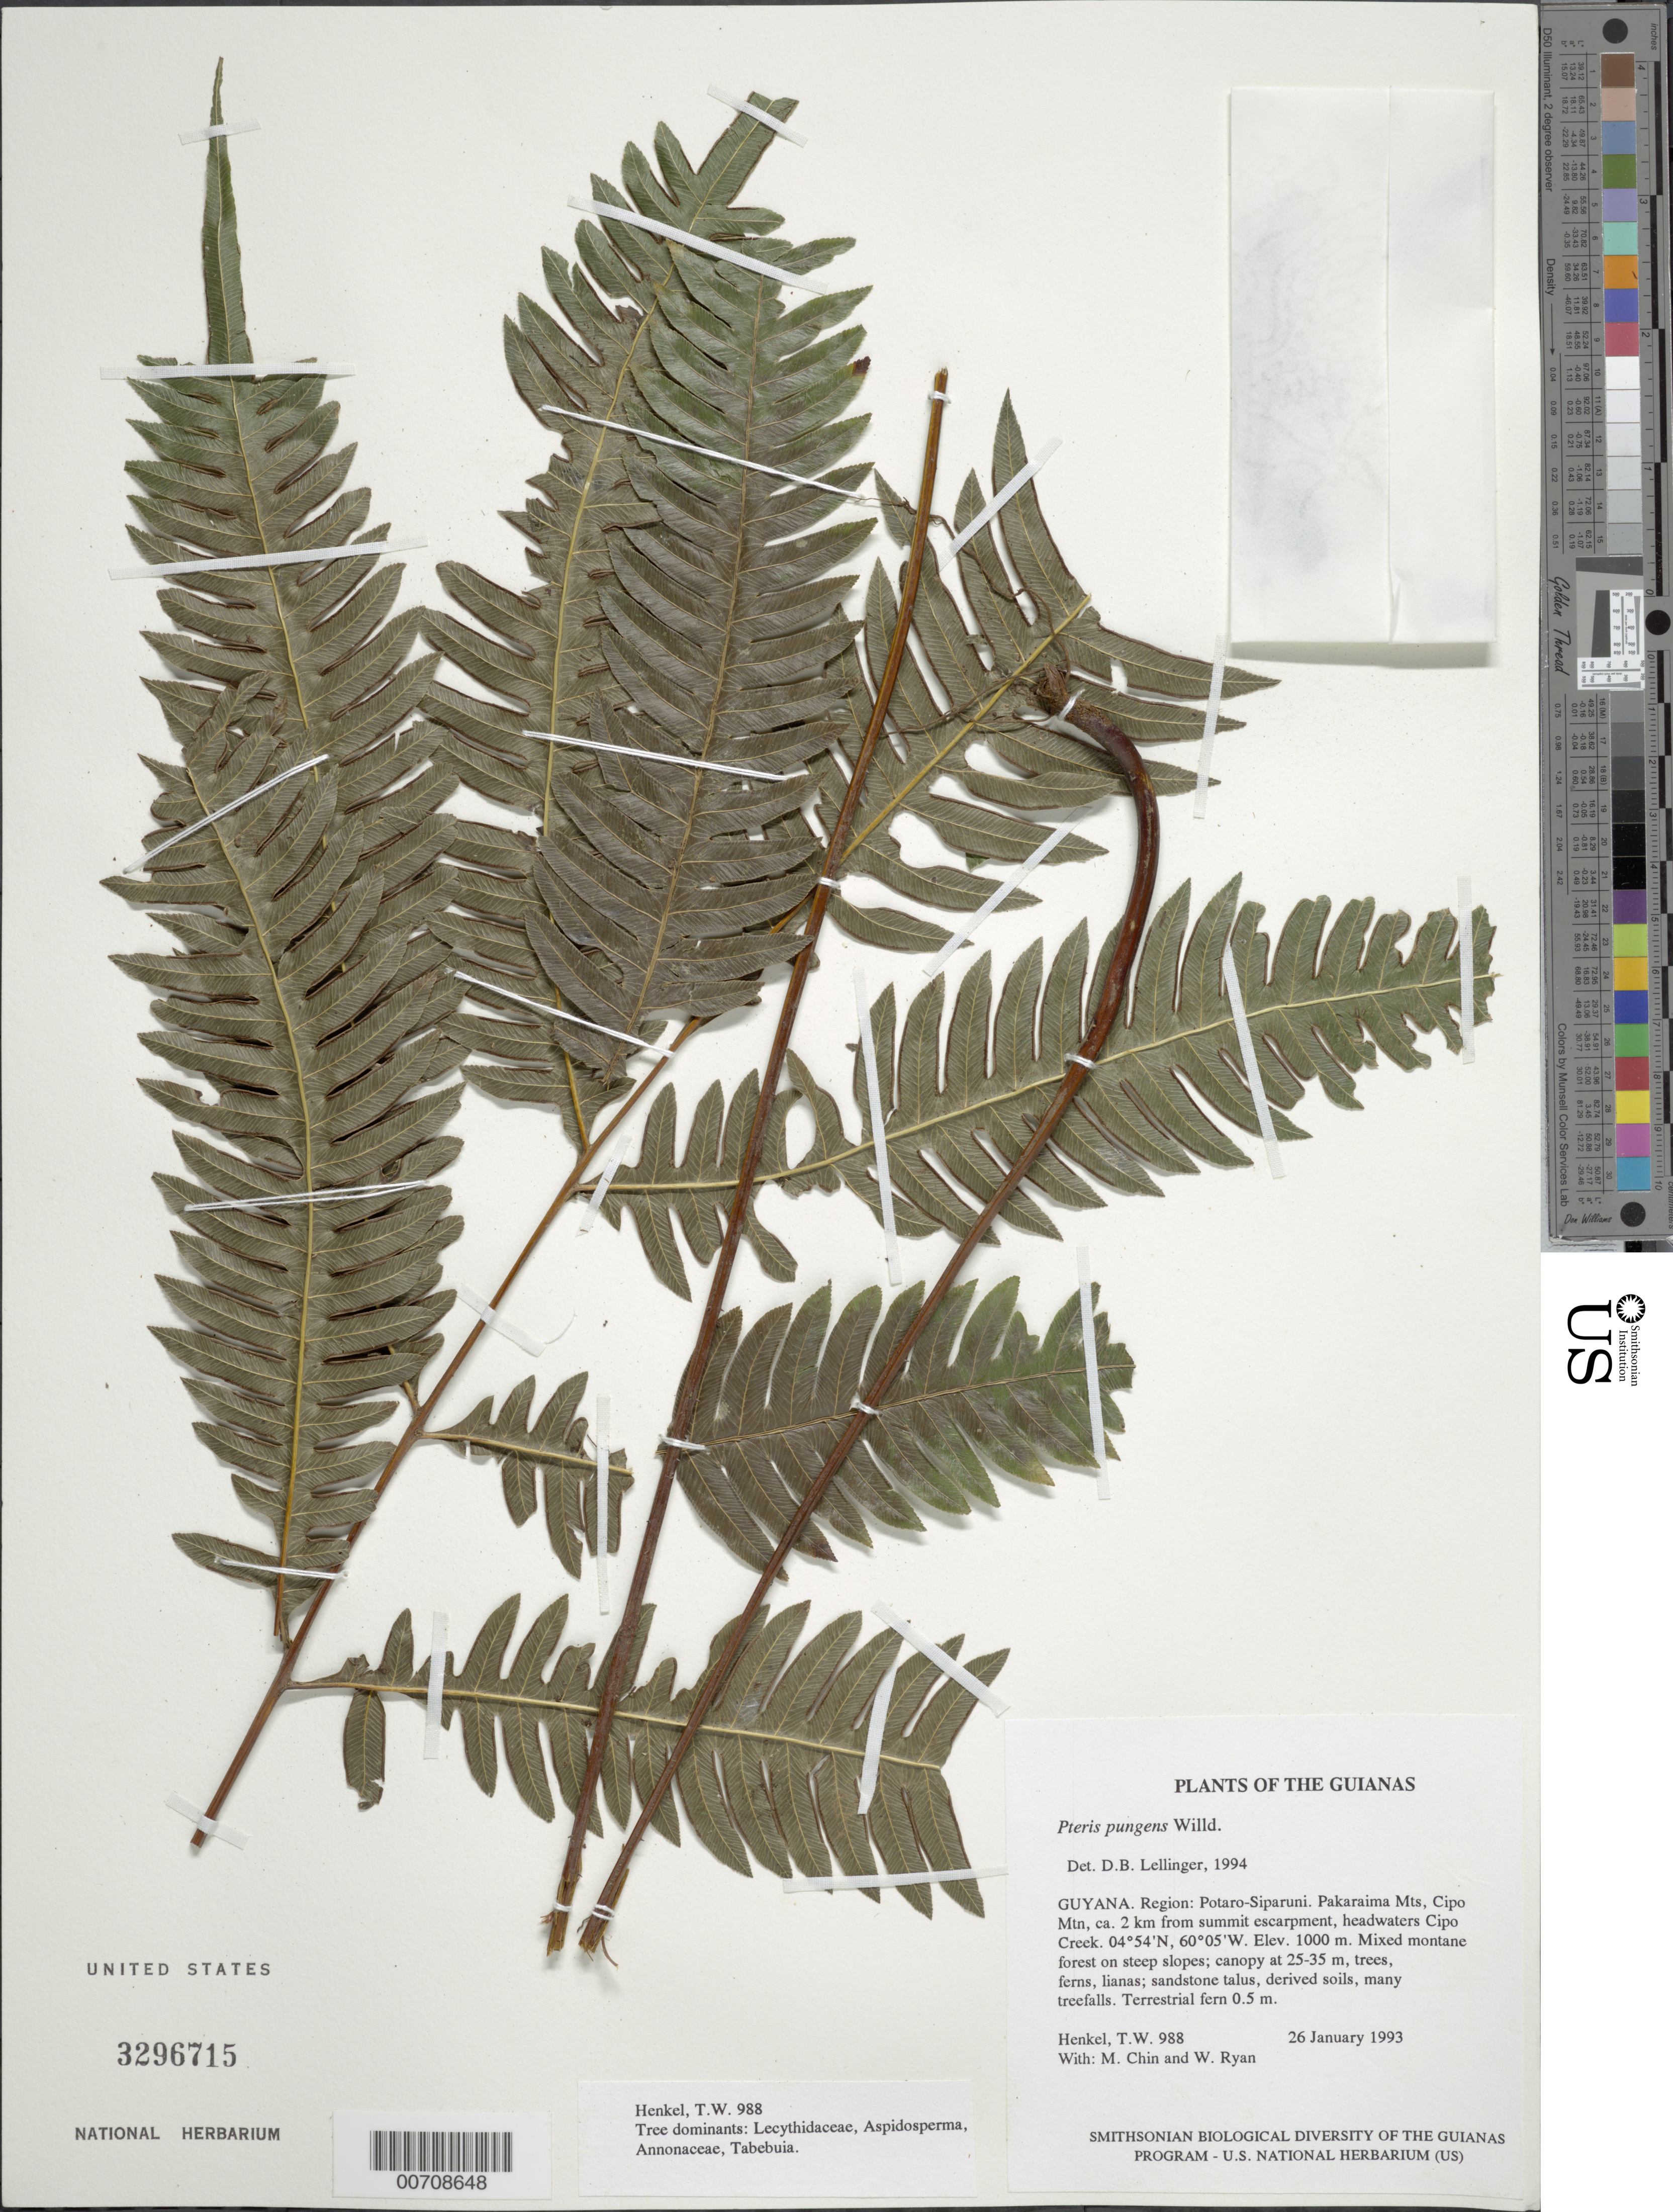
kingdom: Plantae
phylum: Tracheophyta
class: Polypodiopsida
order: Polypodiales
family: Pteridaceae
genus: Pteris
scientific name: Pteris pungens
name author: Willd.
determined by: Lellinger, David B., (BOT), Smithsonian Institution - National Museum of Natural History (UNITED STATES)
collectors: T. Henkel, M. Chin & W. Ryan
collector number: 988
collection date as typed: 26 January 1993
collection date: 1993-01-26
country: Guyana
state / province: Potaro-Siparuni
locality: Pakaraima Mts, Cipo Mtn, ca. 2 km from summit escarpment, headwaters Cipo Creek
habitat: Mixed montane forest on steep slopes; canopy at 25-35 m; sandstone talus, derived soils, many treefalls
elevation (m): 1000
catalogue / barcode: US 3296715